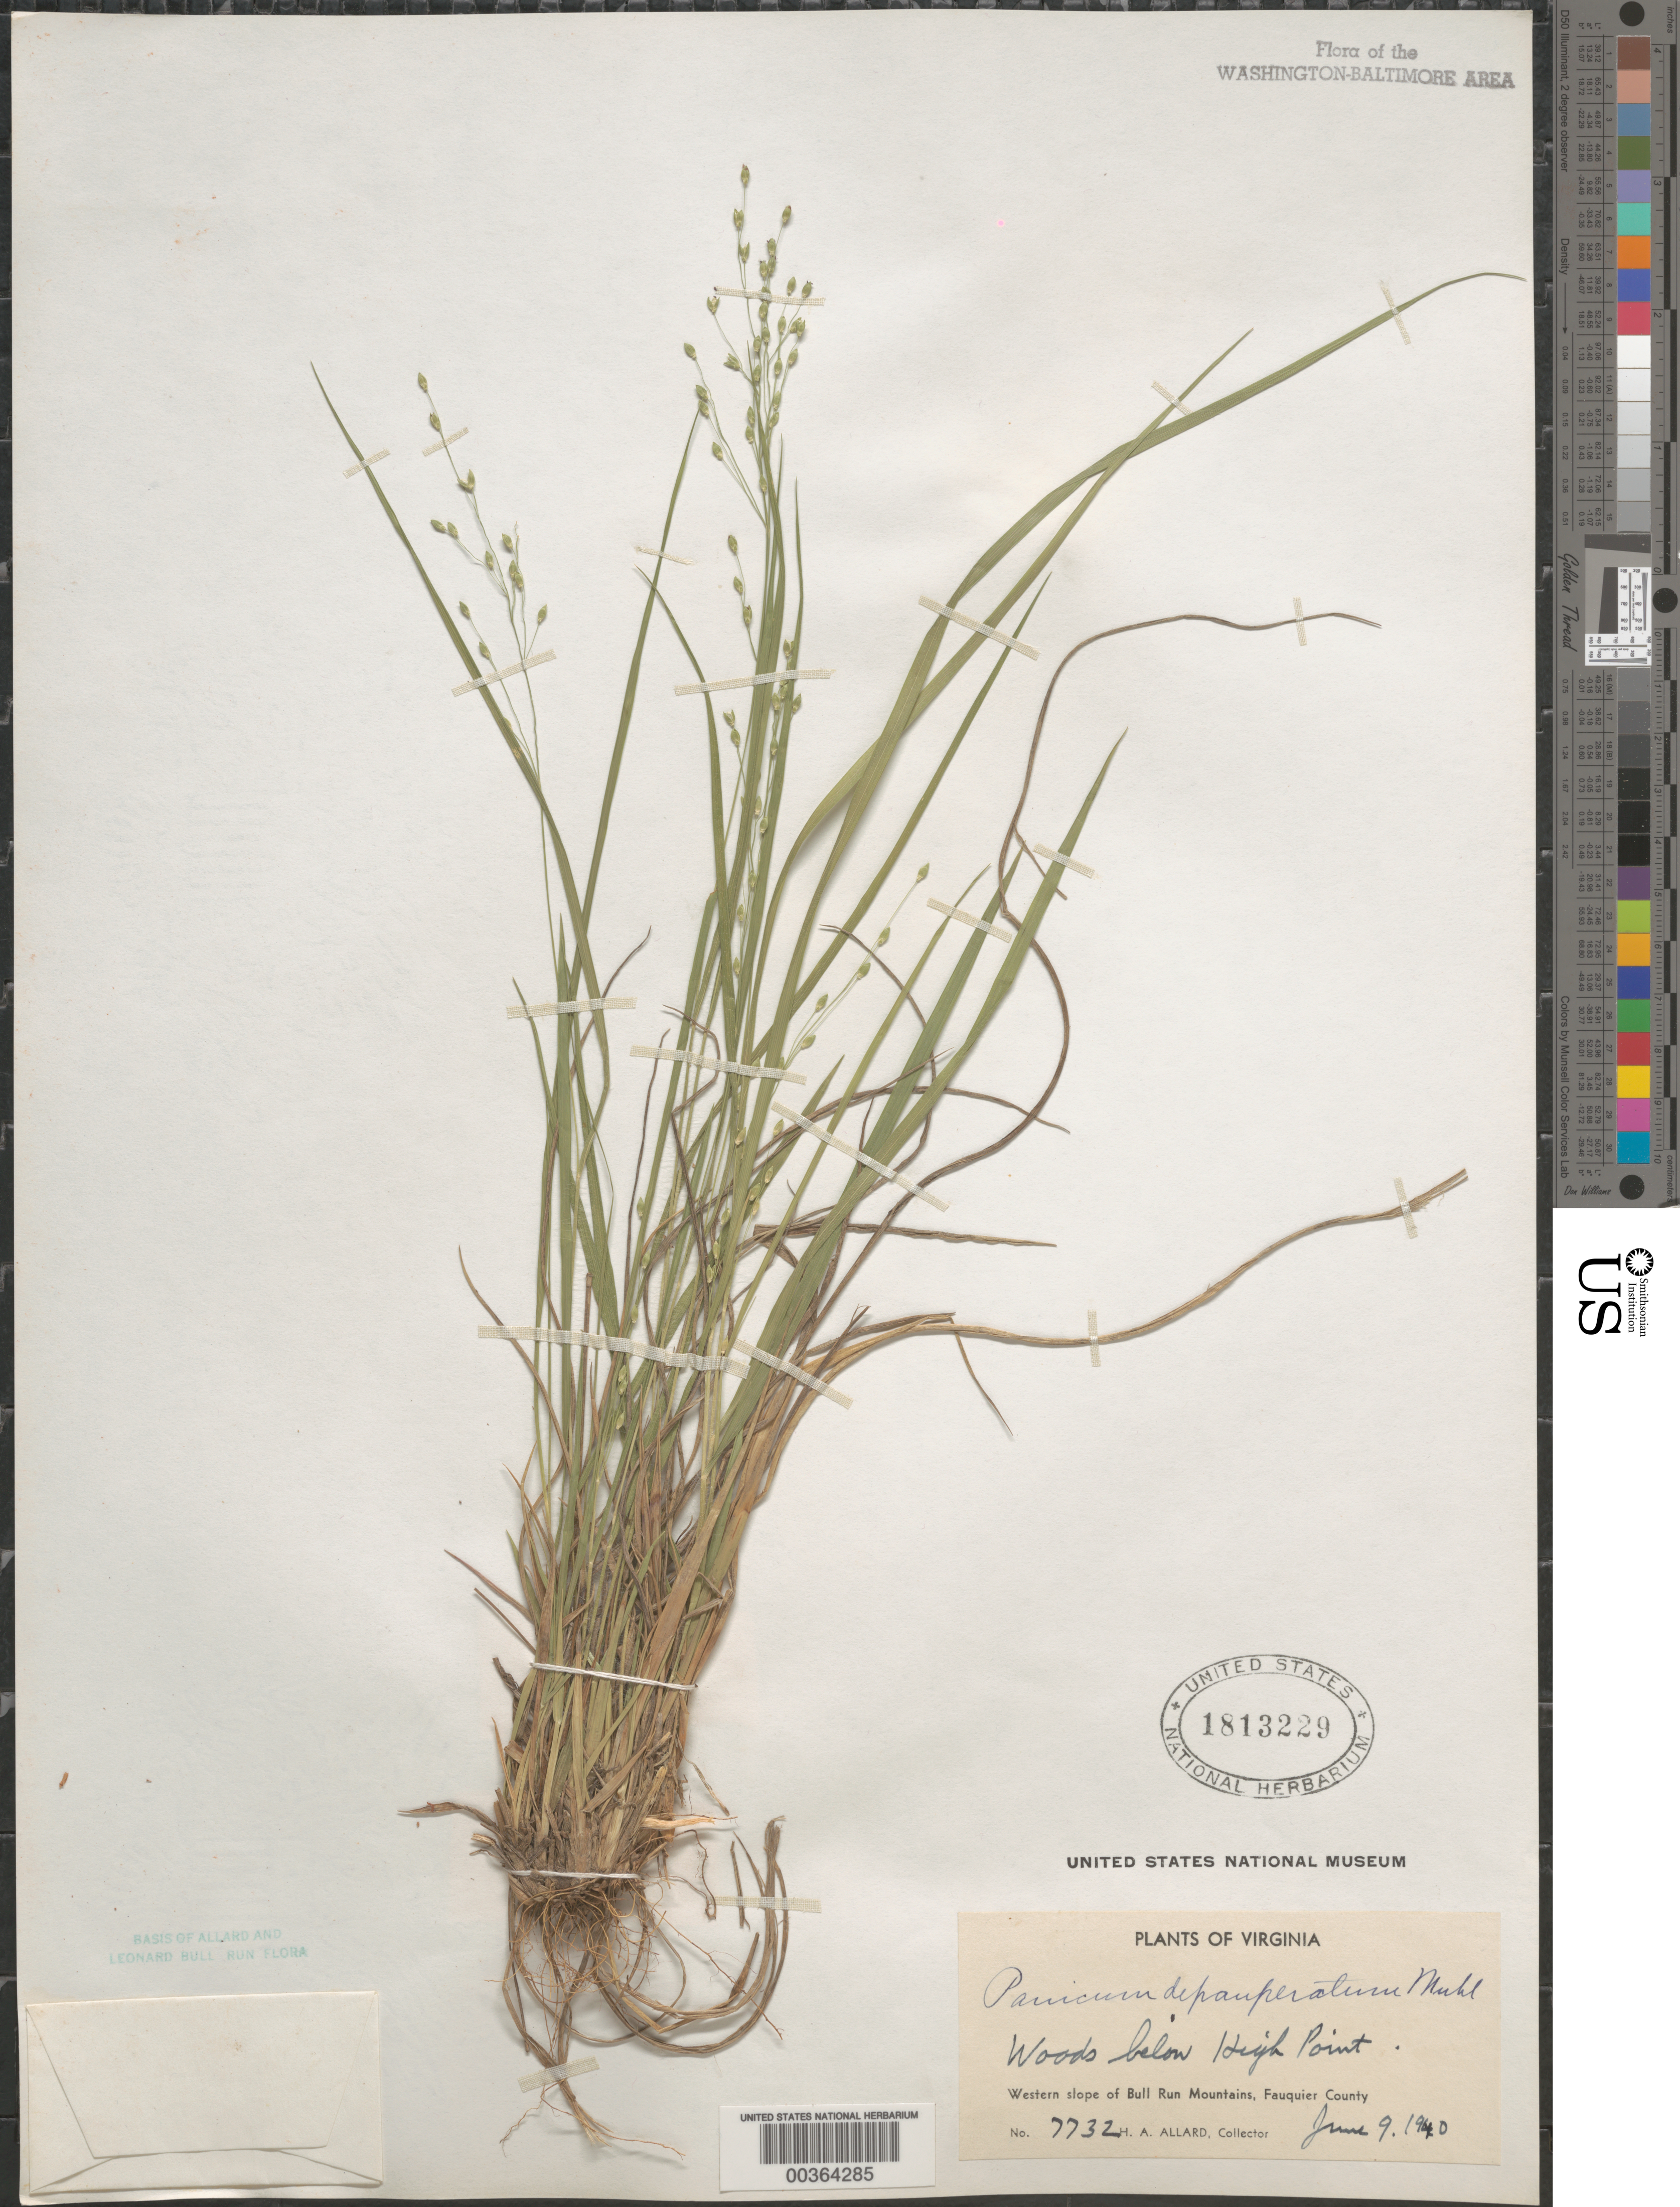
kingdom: Plantae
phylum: Tracheophyta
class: Liliopsida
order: Poales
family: Poaceae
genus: Dichanthelium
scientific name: Dichanthelium depauperatum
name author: (Muhl.) Gould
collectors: H. A. Allard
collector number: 7732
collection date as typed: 09 Jun 1940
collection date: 1940-06-09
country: United States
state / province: Virginia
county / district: Fauquier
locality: High Point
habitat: Woods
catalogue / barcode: US 1813229